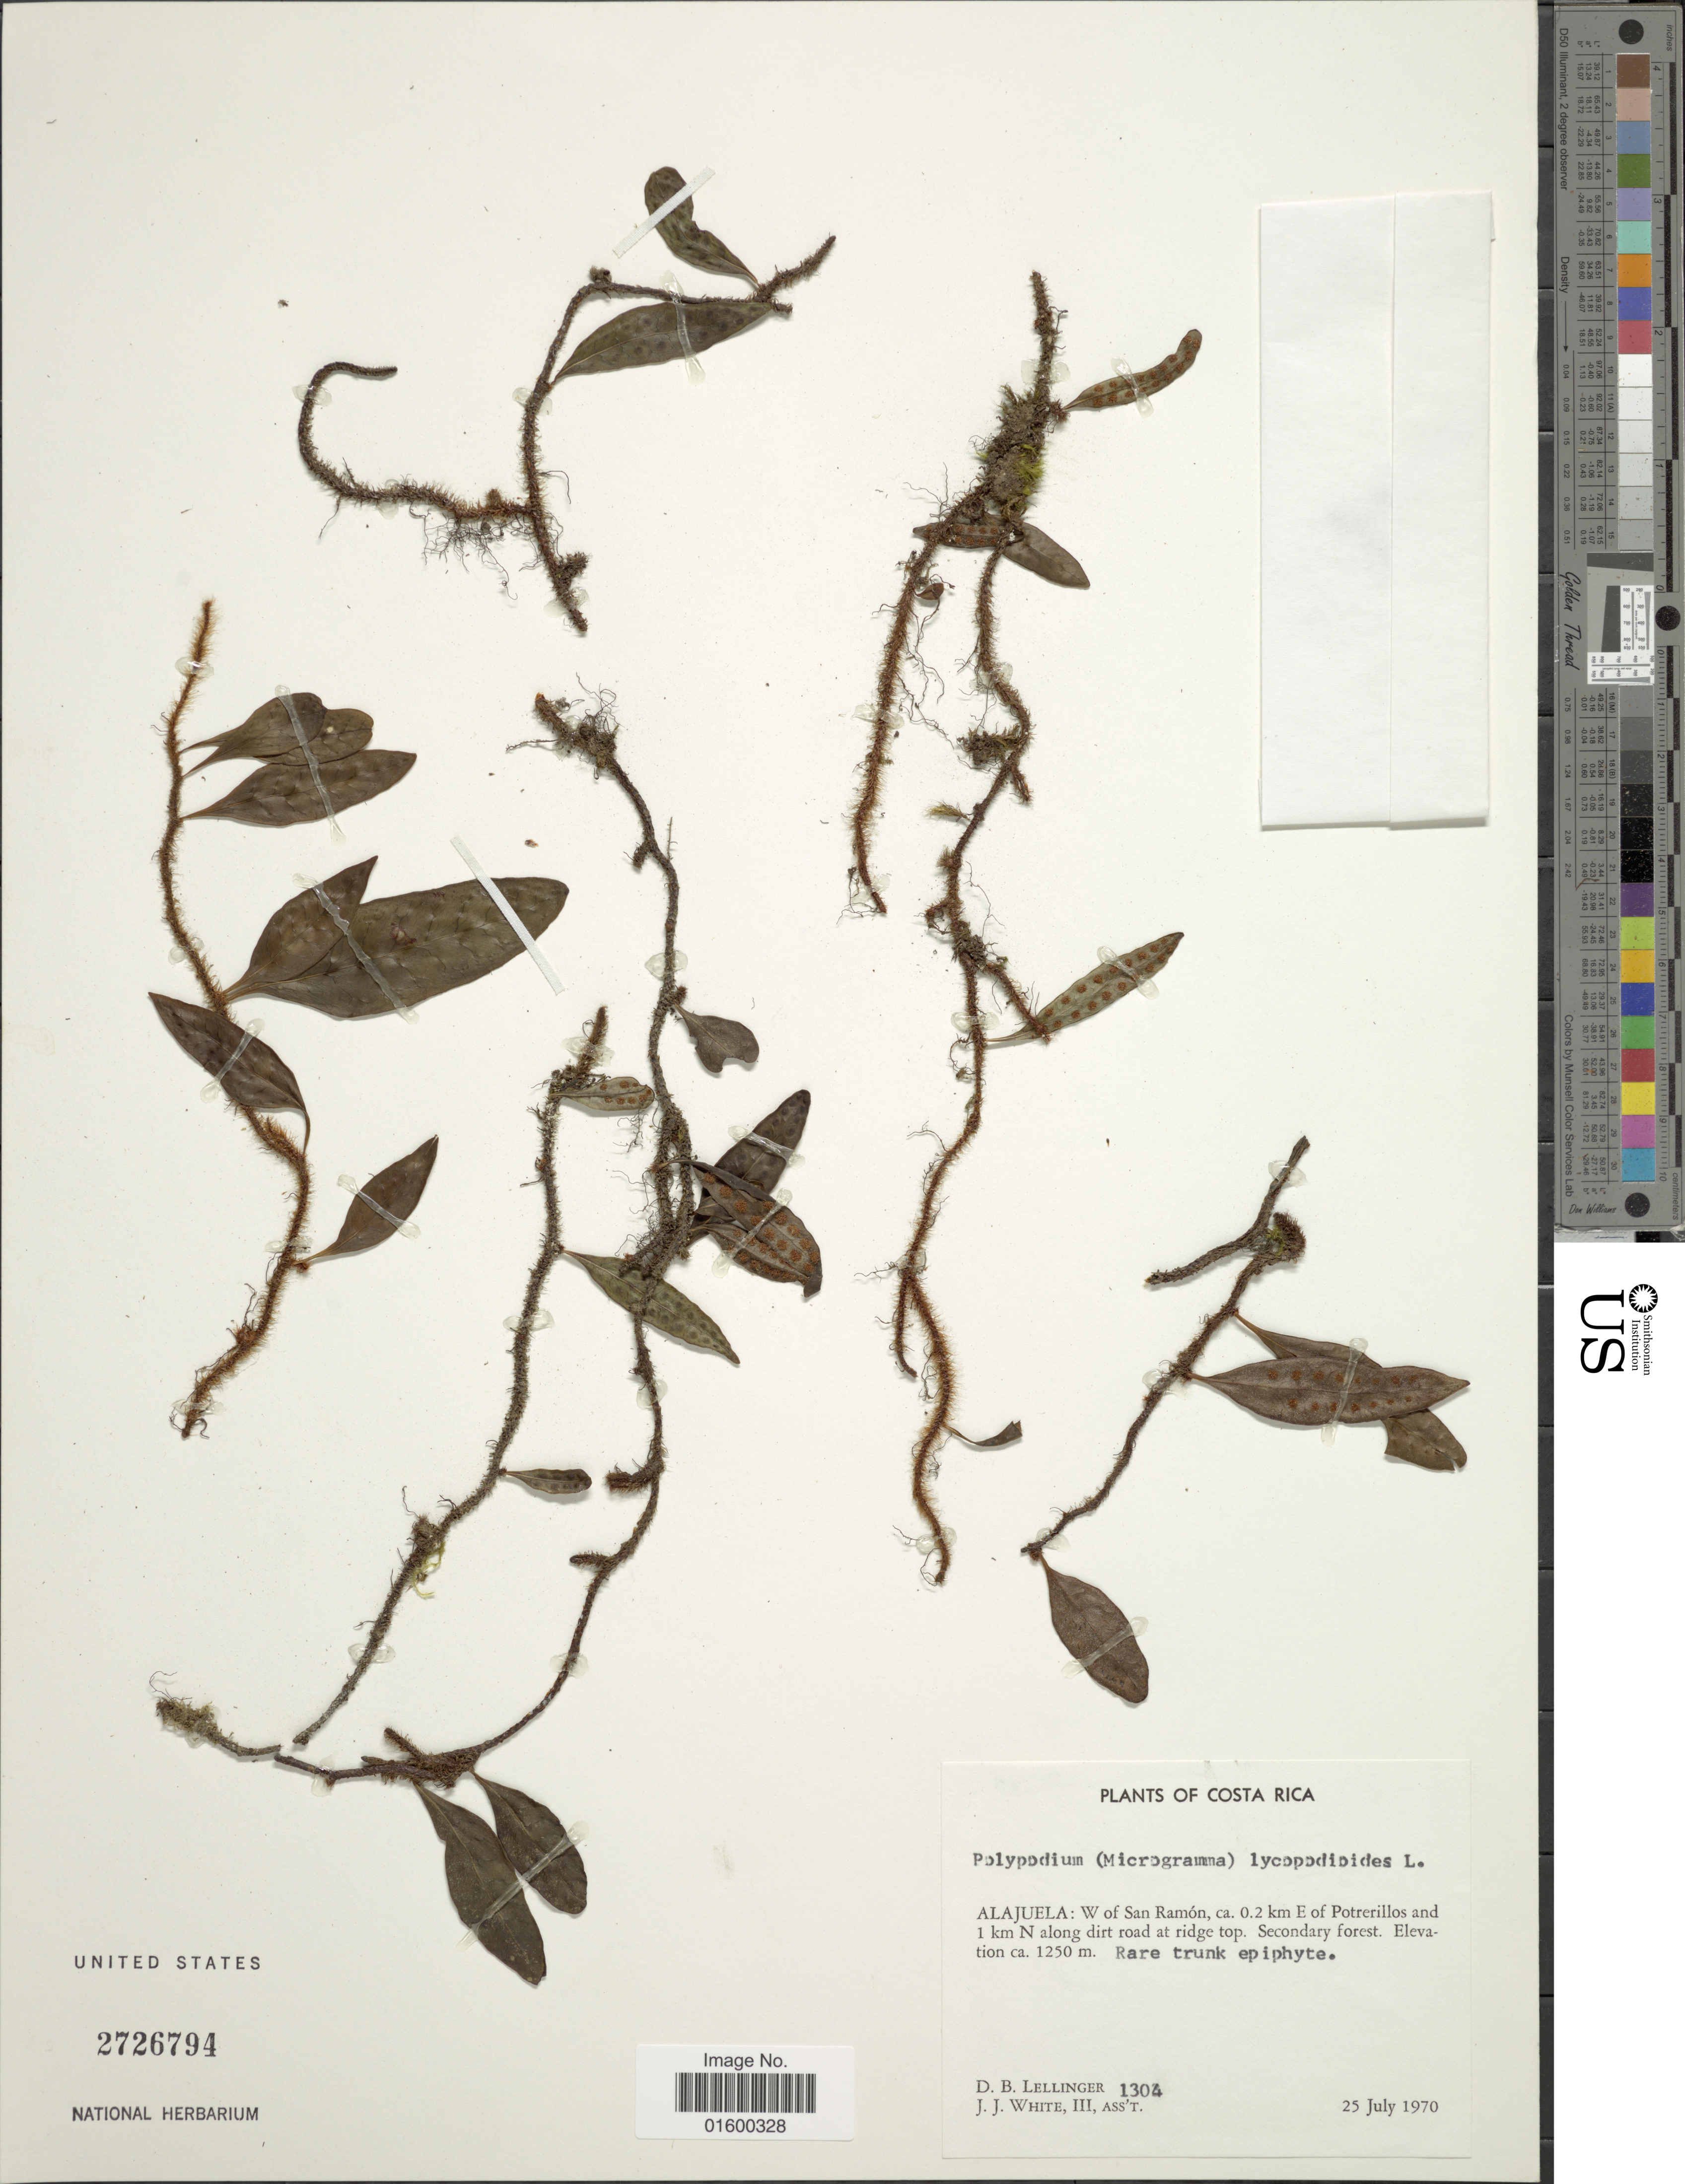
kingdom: Plantae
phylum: Tracheophyta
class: Polypodiopsida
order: Polypodiales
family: Polypodiaceae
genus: Microgramma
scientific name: Microgramma lycopodioides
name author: (L.) Copel.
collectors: D. B. Lellinger & J. J. White III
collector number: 1304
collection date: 1970-07-25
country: Costa Rica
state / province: Alajuela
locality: Alajuela: W of San Ramon, ca 0.2 km E of Potrerillos and 1 km N along dirt road at ridge top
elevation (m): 1250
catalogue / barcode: US 2726794